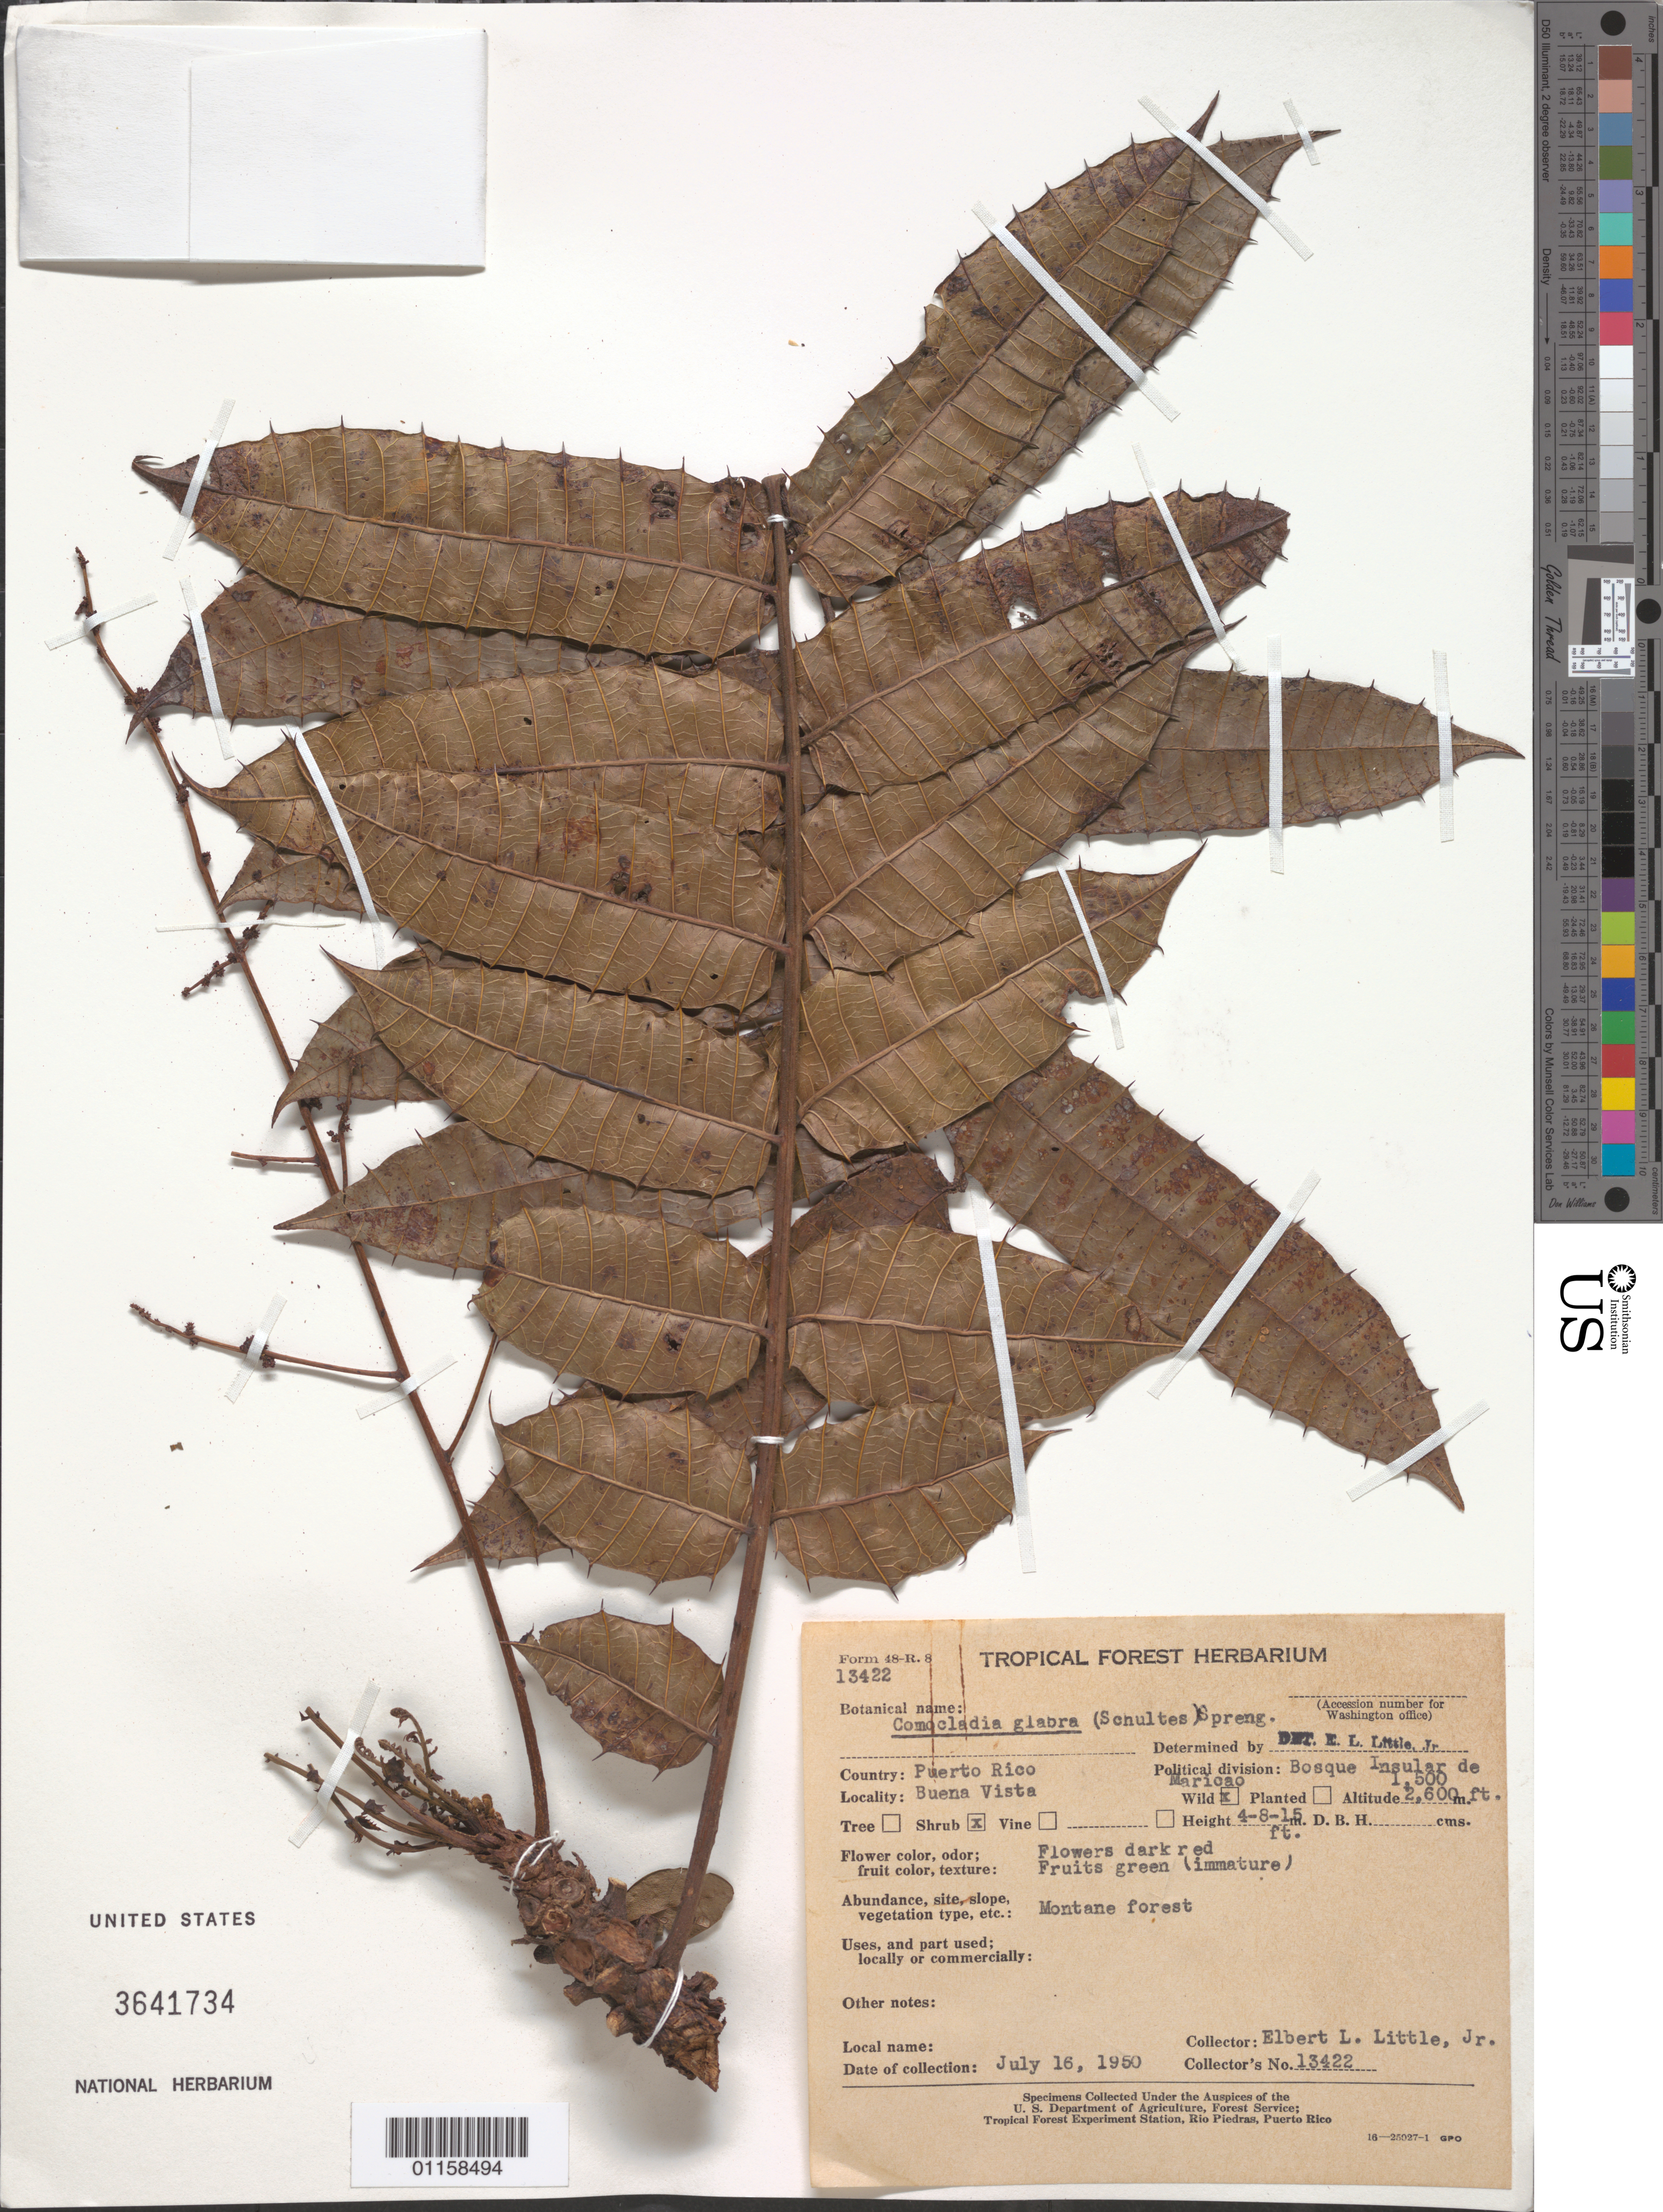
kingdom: Plantae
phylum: Tracheophyta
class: Magnoliopsida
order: Sapindales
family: Anacardiaceae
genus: Comocladia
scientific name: Comocladia glabra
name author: (Schult.) Spreng.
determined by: Little, Elbert L., Jr., (FSSR), United States Department of Agriculture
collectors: E. L. Little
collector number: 13422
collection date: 1950-07-16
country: Puerto Rico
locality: Bosque Insular de Maricao; Buena Vista.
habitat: Montane forest.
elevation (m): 457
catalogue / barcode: US 3641734